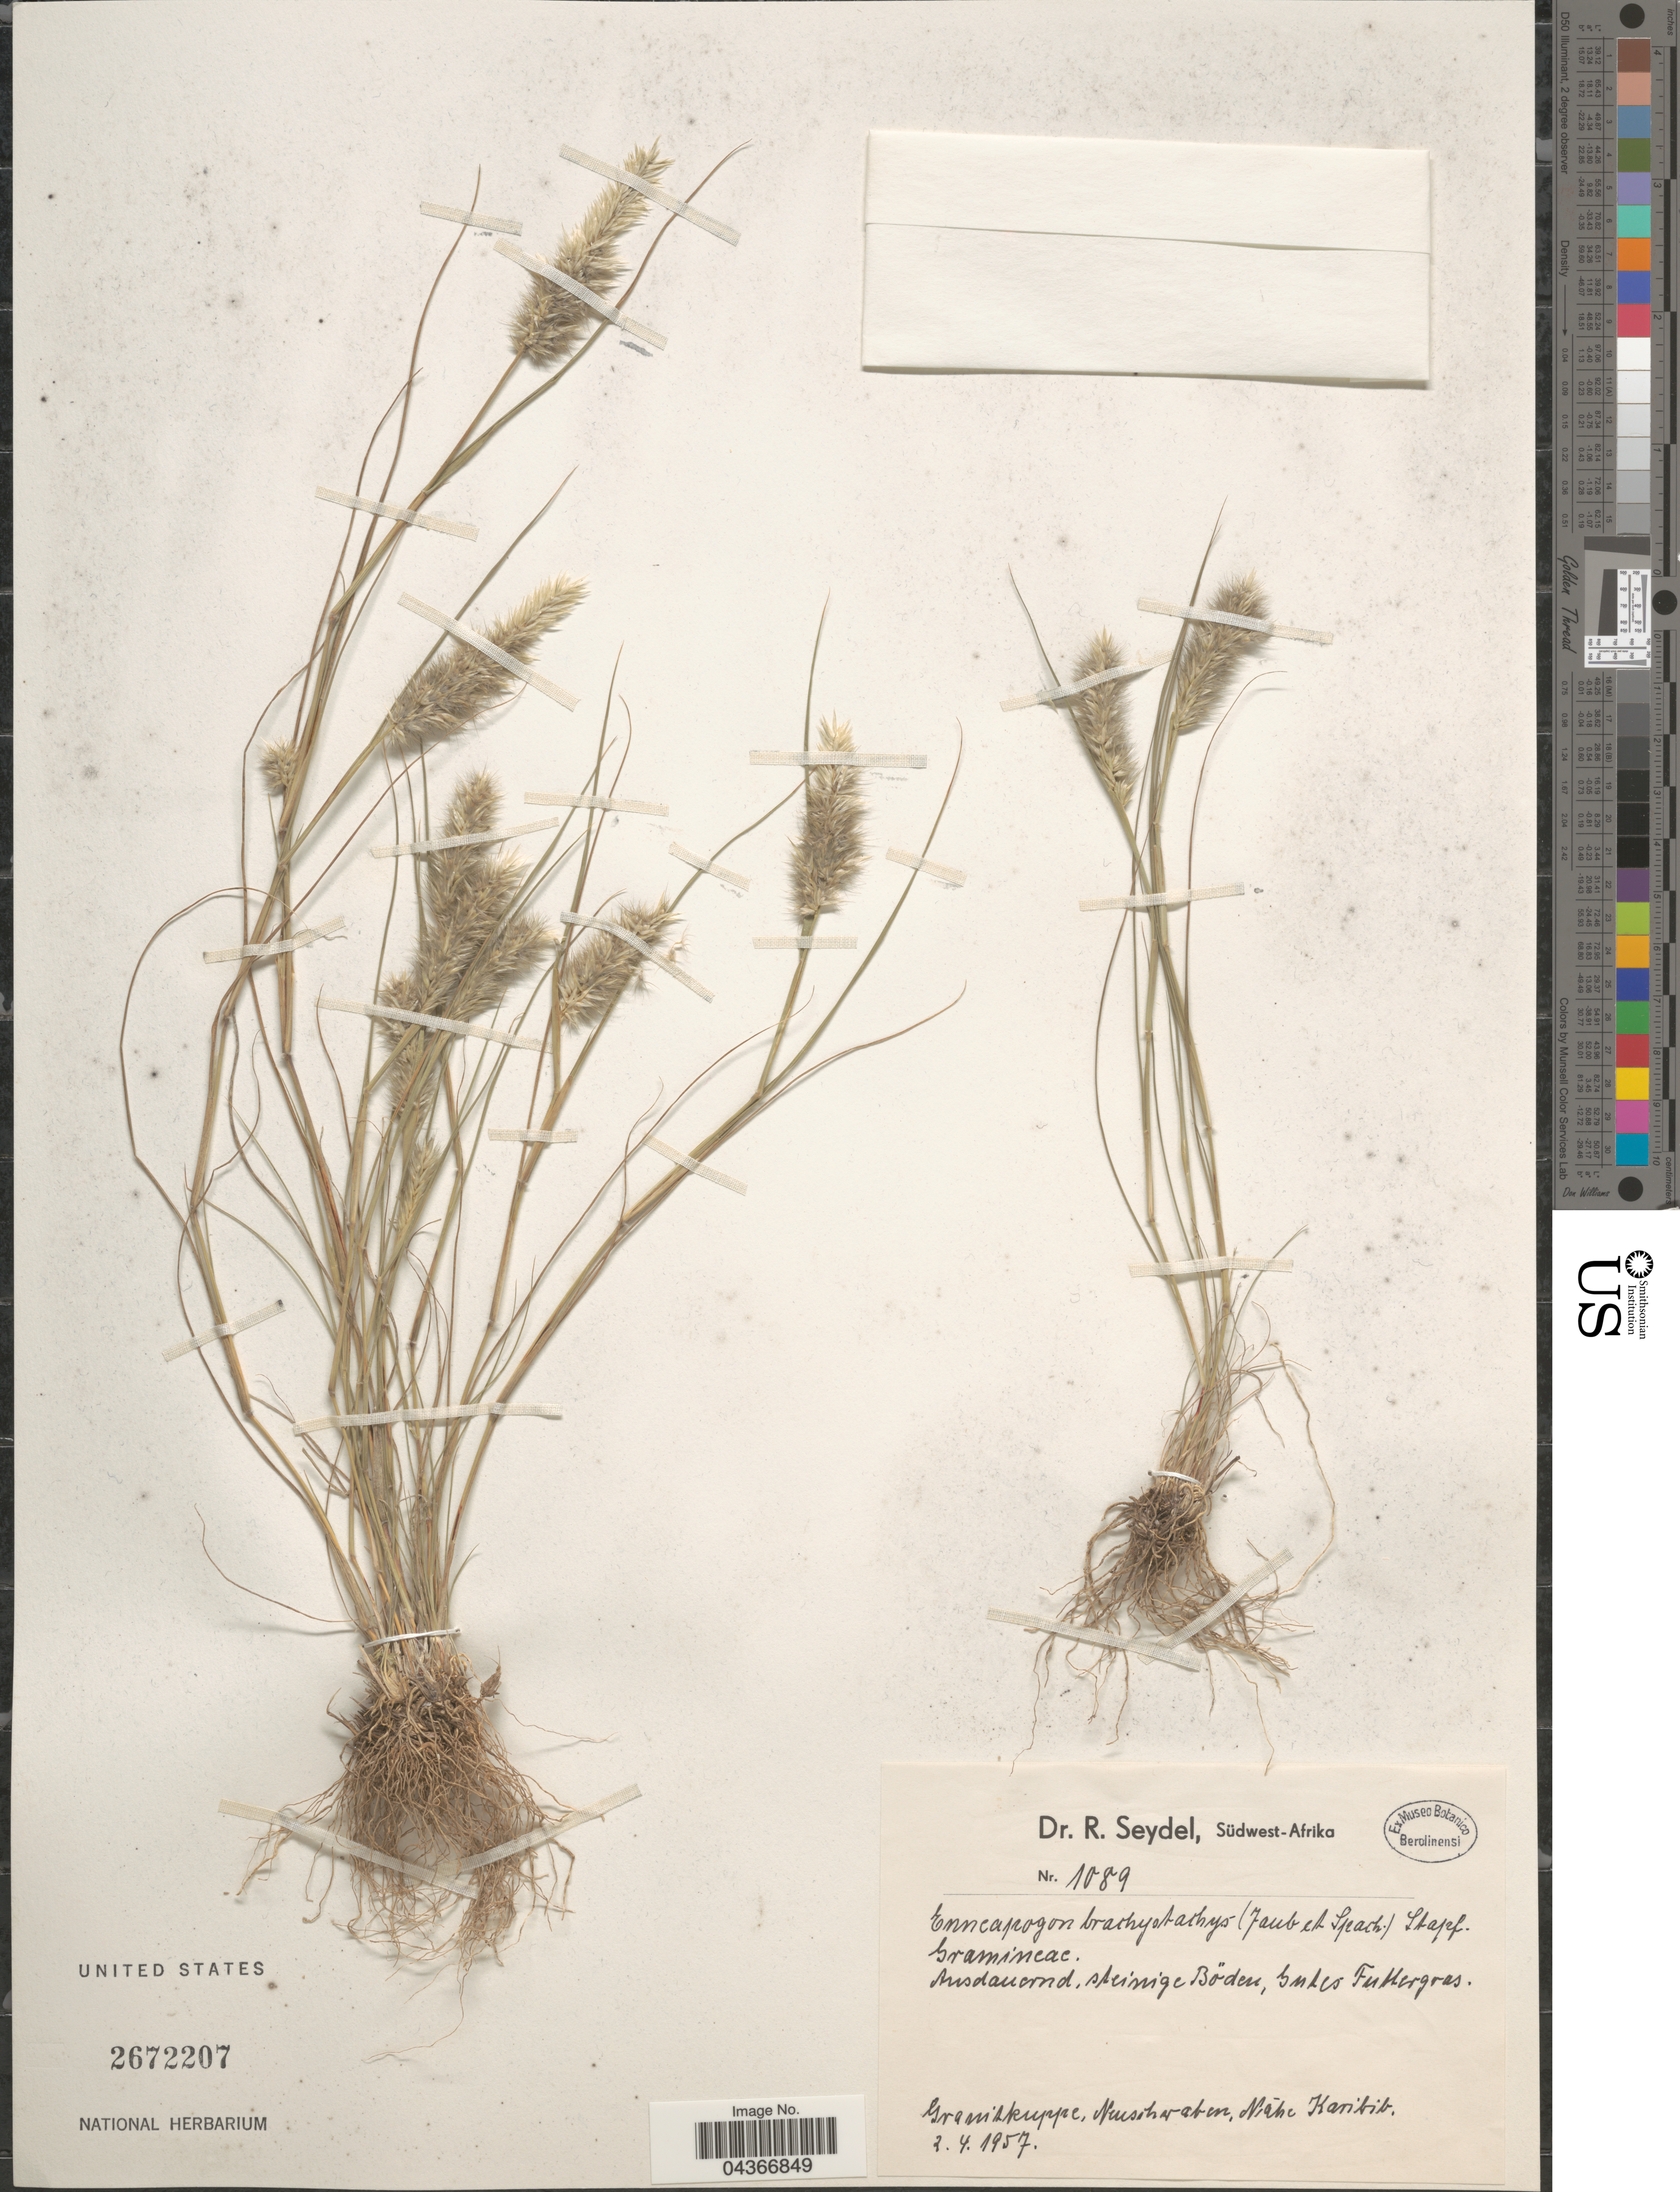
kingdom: Plantae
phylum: Tracheophyta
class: Liliopsida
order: Poales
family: Poaceae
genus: Enneapogon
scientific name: Enneapogon desvauxii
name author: P. Beauv.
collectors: R. Seydel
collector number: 1089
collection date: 1957-04-02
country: Namibia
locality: Granitkuppe, Neuschwaben, Náhe Karibib.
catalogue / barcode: US 2672207